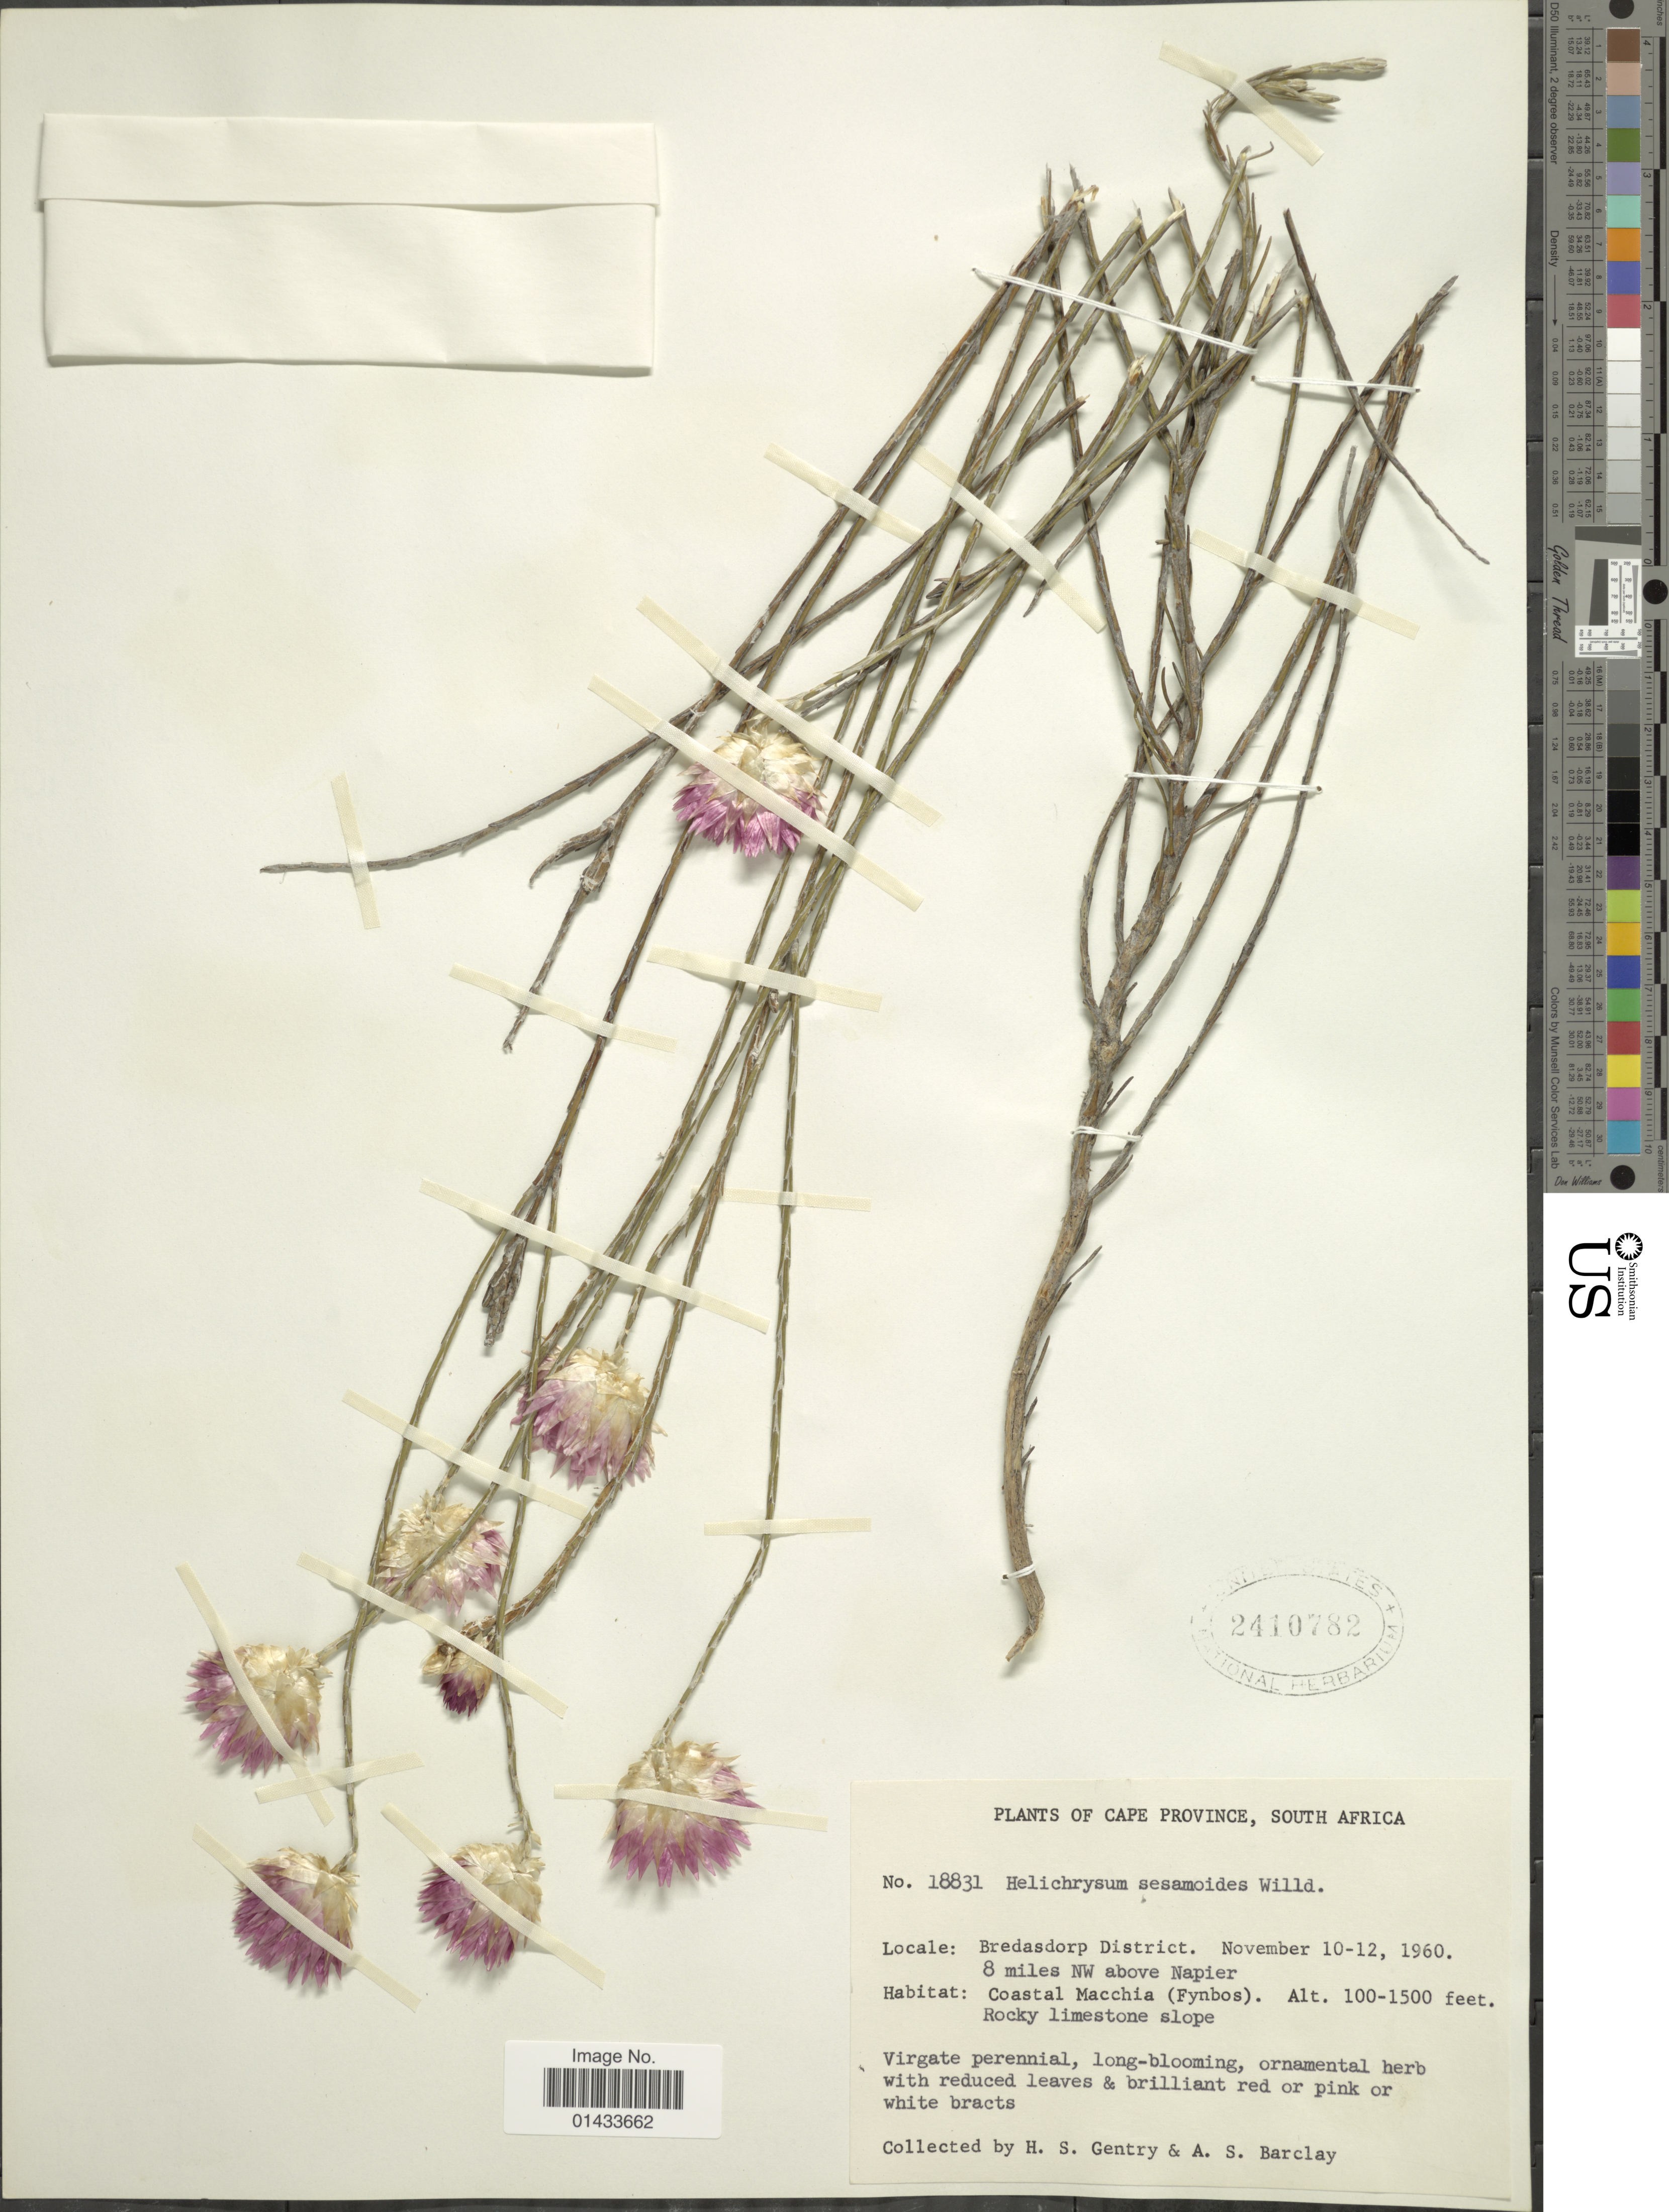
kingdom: Plantae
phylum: Tracheophyta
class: Magnoliopsida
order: Asterales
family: Asteraceae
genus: Helichrysum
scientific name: Helichrysum sesamoides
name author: A. Cunn.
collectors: H. S. Gentry & A. S. Barclay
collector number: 18831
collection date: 1960-11-10/1960-11-12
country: South Africa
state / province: Western Cape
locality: Cape Province , South Africa, Bredasdorp District, 8 mile NW above Napier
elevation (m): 30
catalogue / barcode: US 2410782